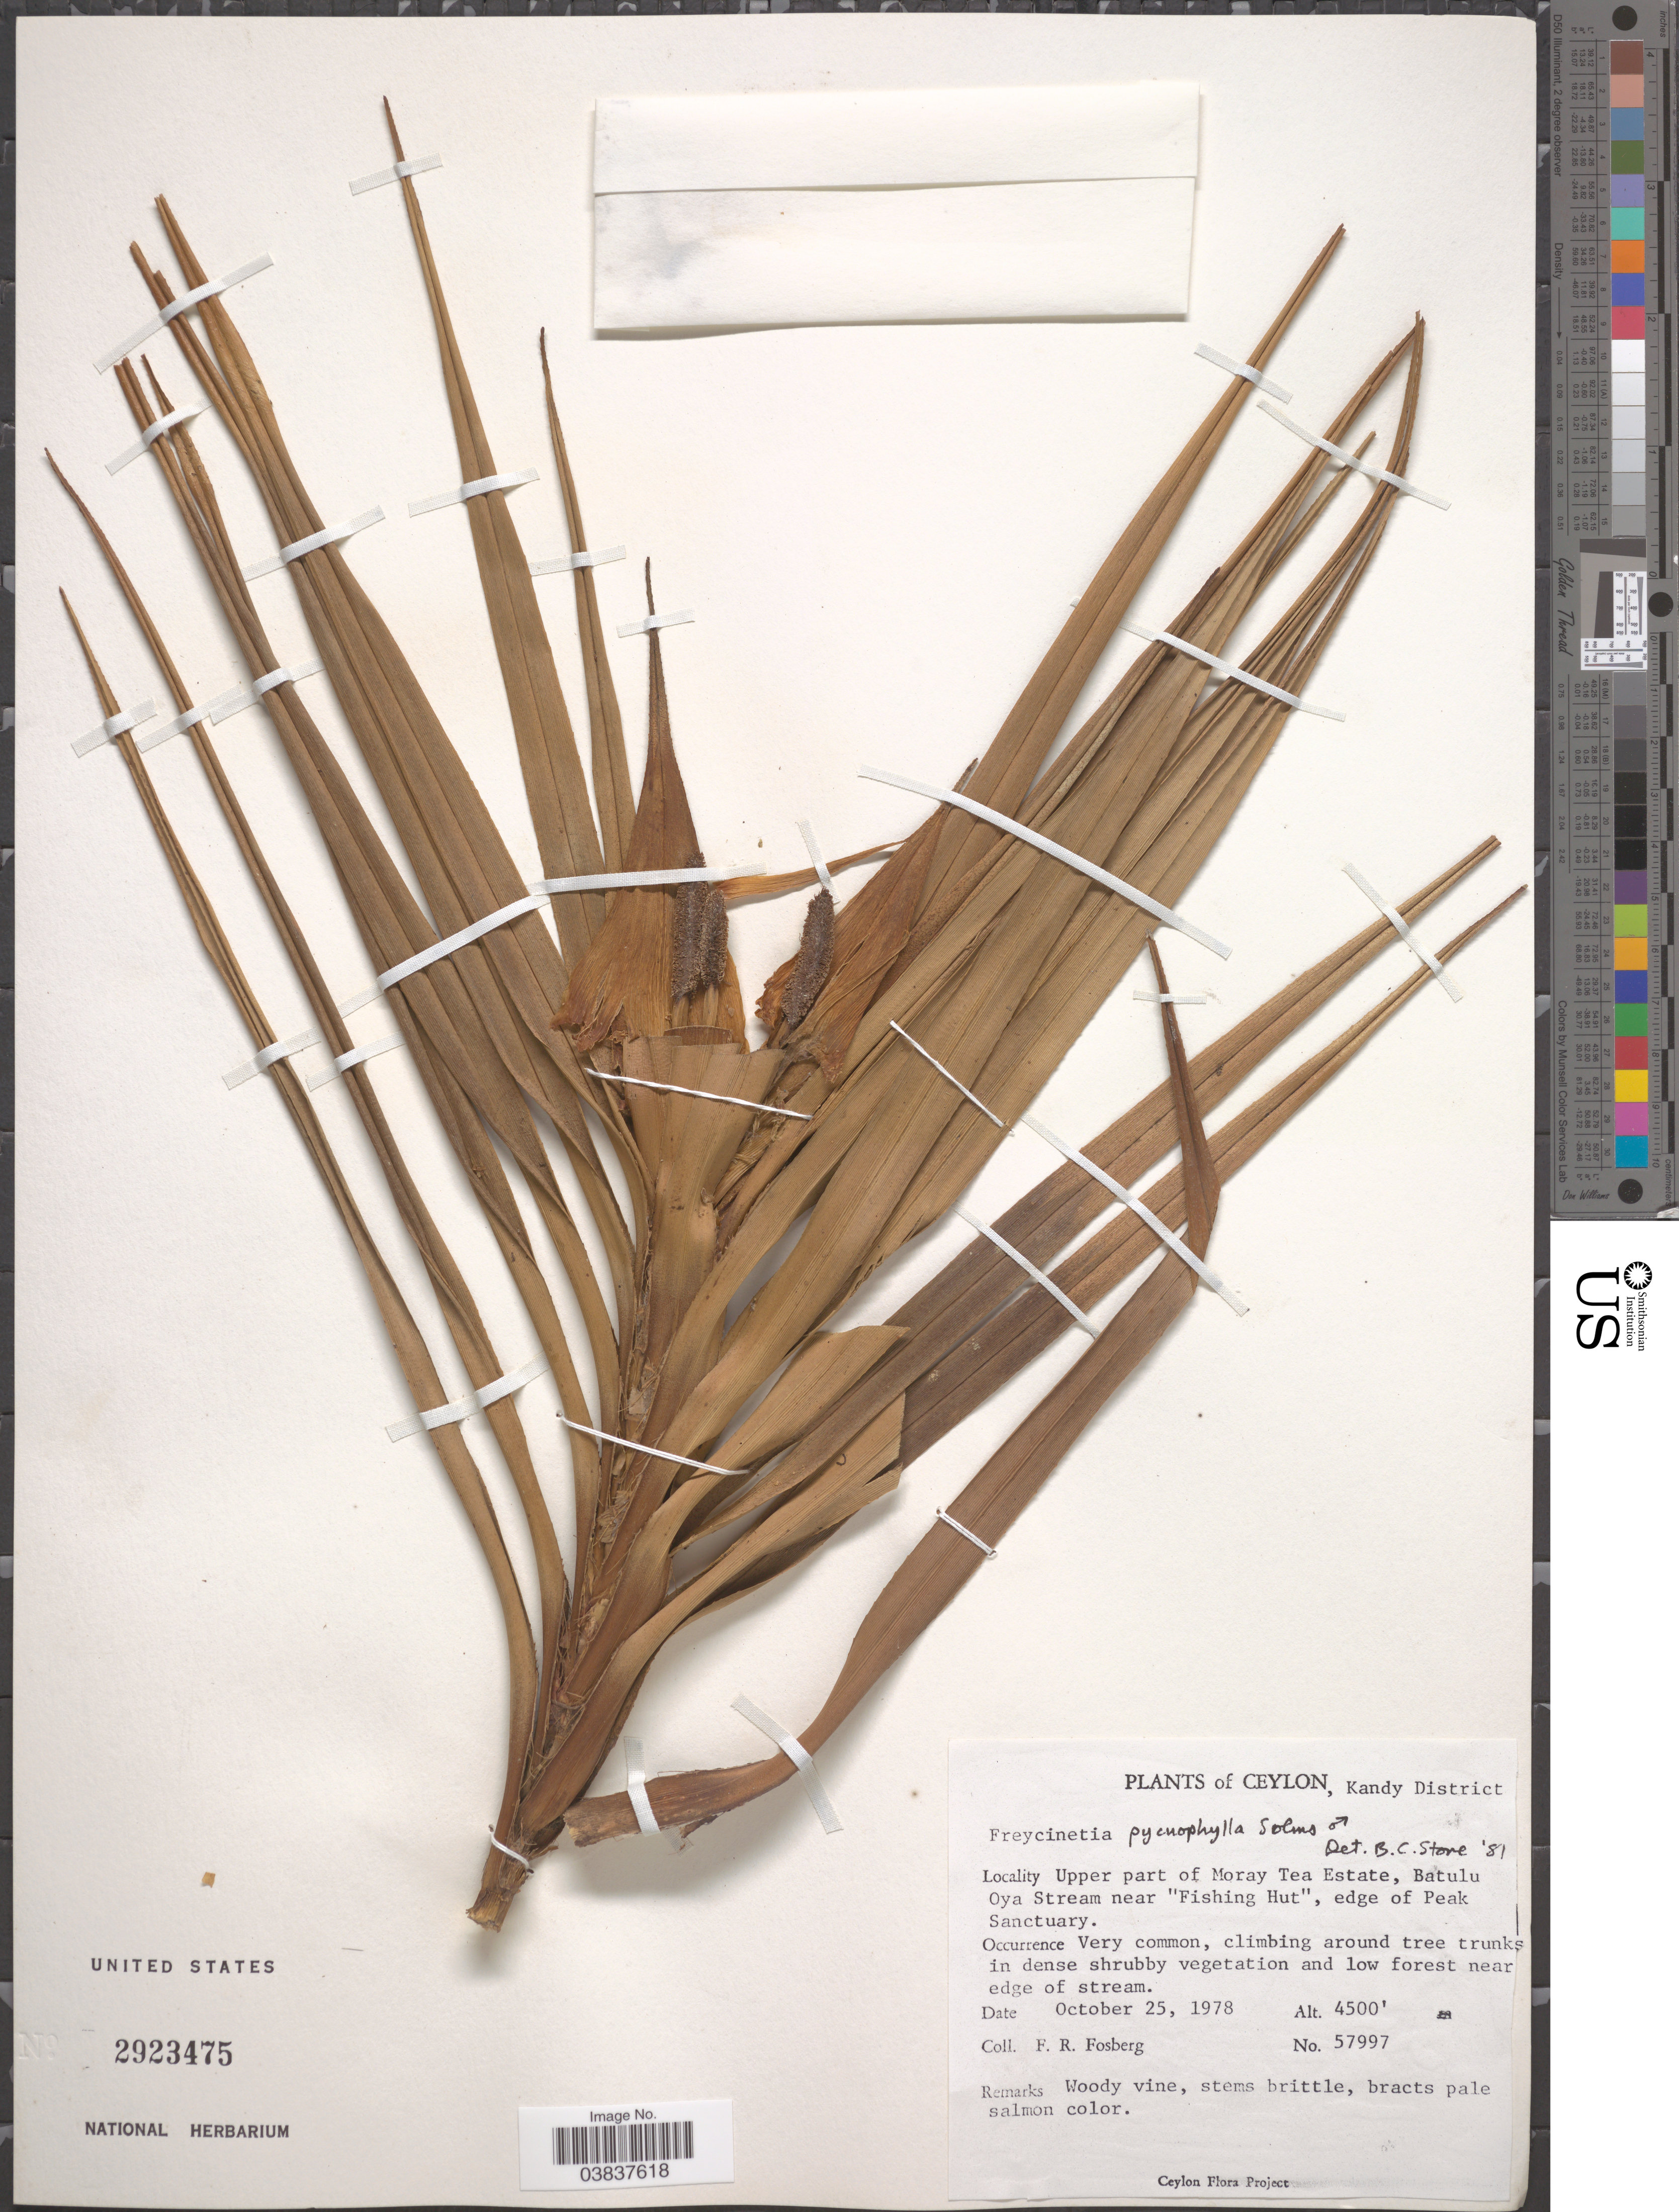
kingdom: Plantae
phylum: Tracheophyta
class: Liliopsida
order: Pandanales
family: Pandanaceae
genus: Freycinetia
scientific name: Freycinetia pycnocephala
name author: Solms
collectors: F. R. Fosberg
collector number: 57997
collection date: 1978-10-25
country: Sri Lanka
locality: Ceylon. Kandy District. Upper part of Moray Tea Estate, Batulu Oya near "Fishing Hut", edge of Peak Sanctuary.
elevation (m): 1372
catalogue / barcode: US 2923475